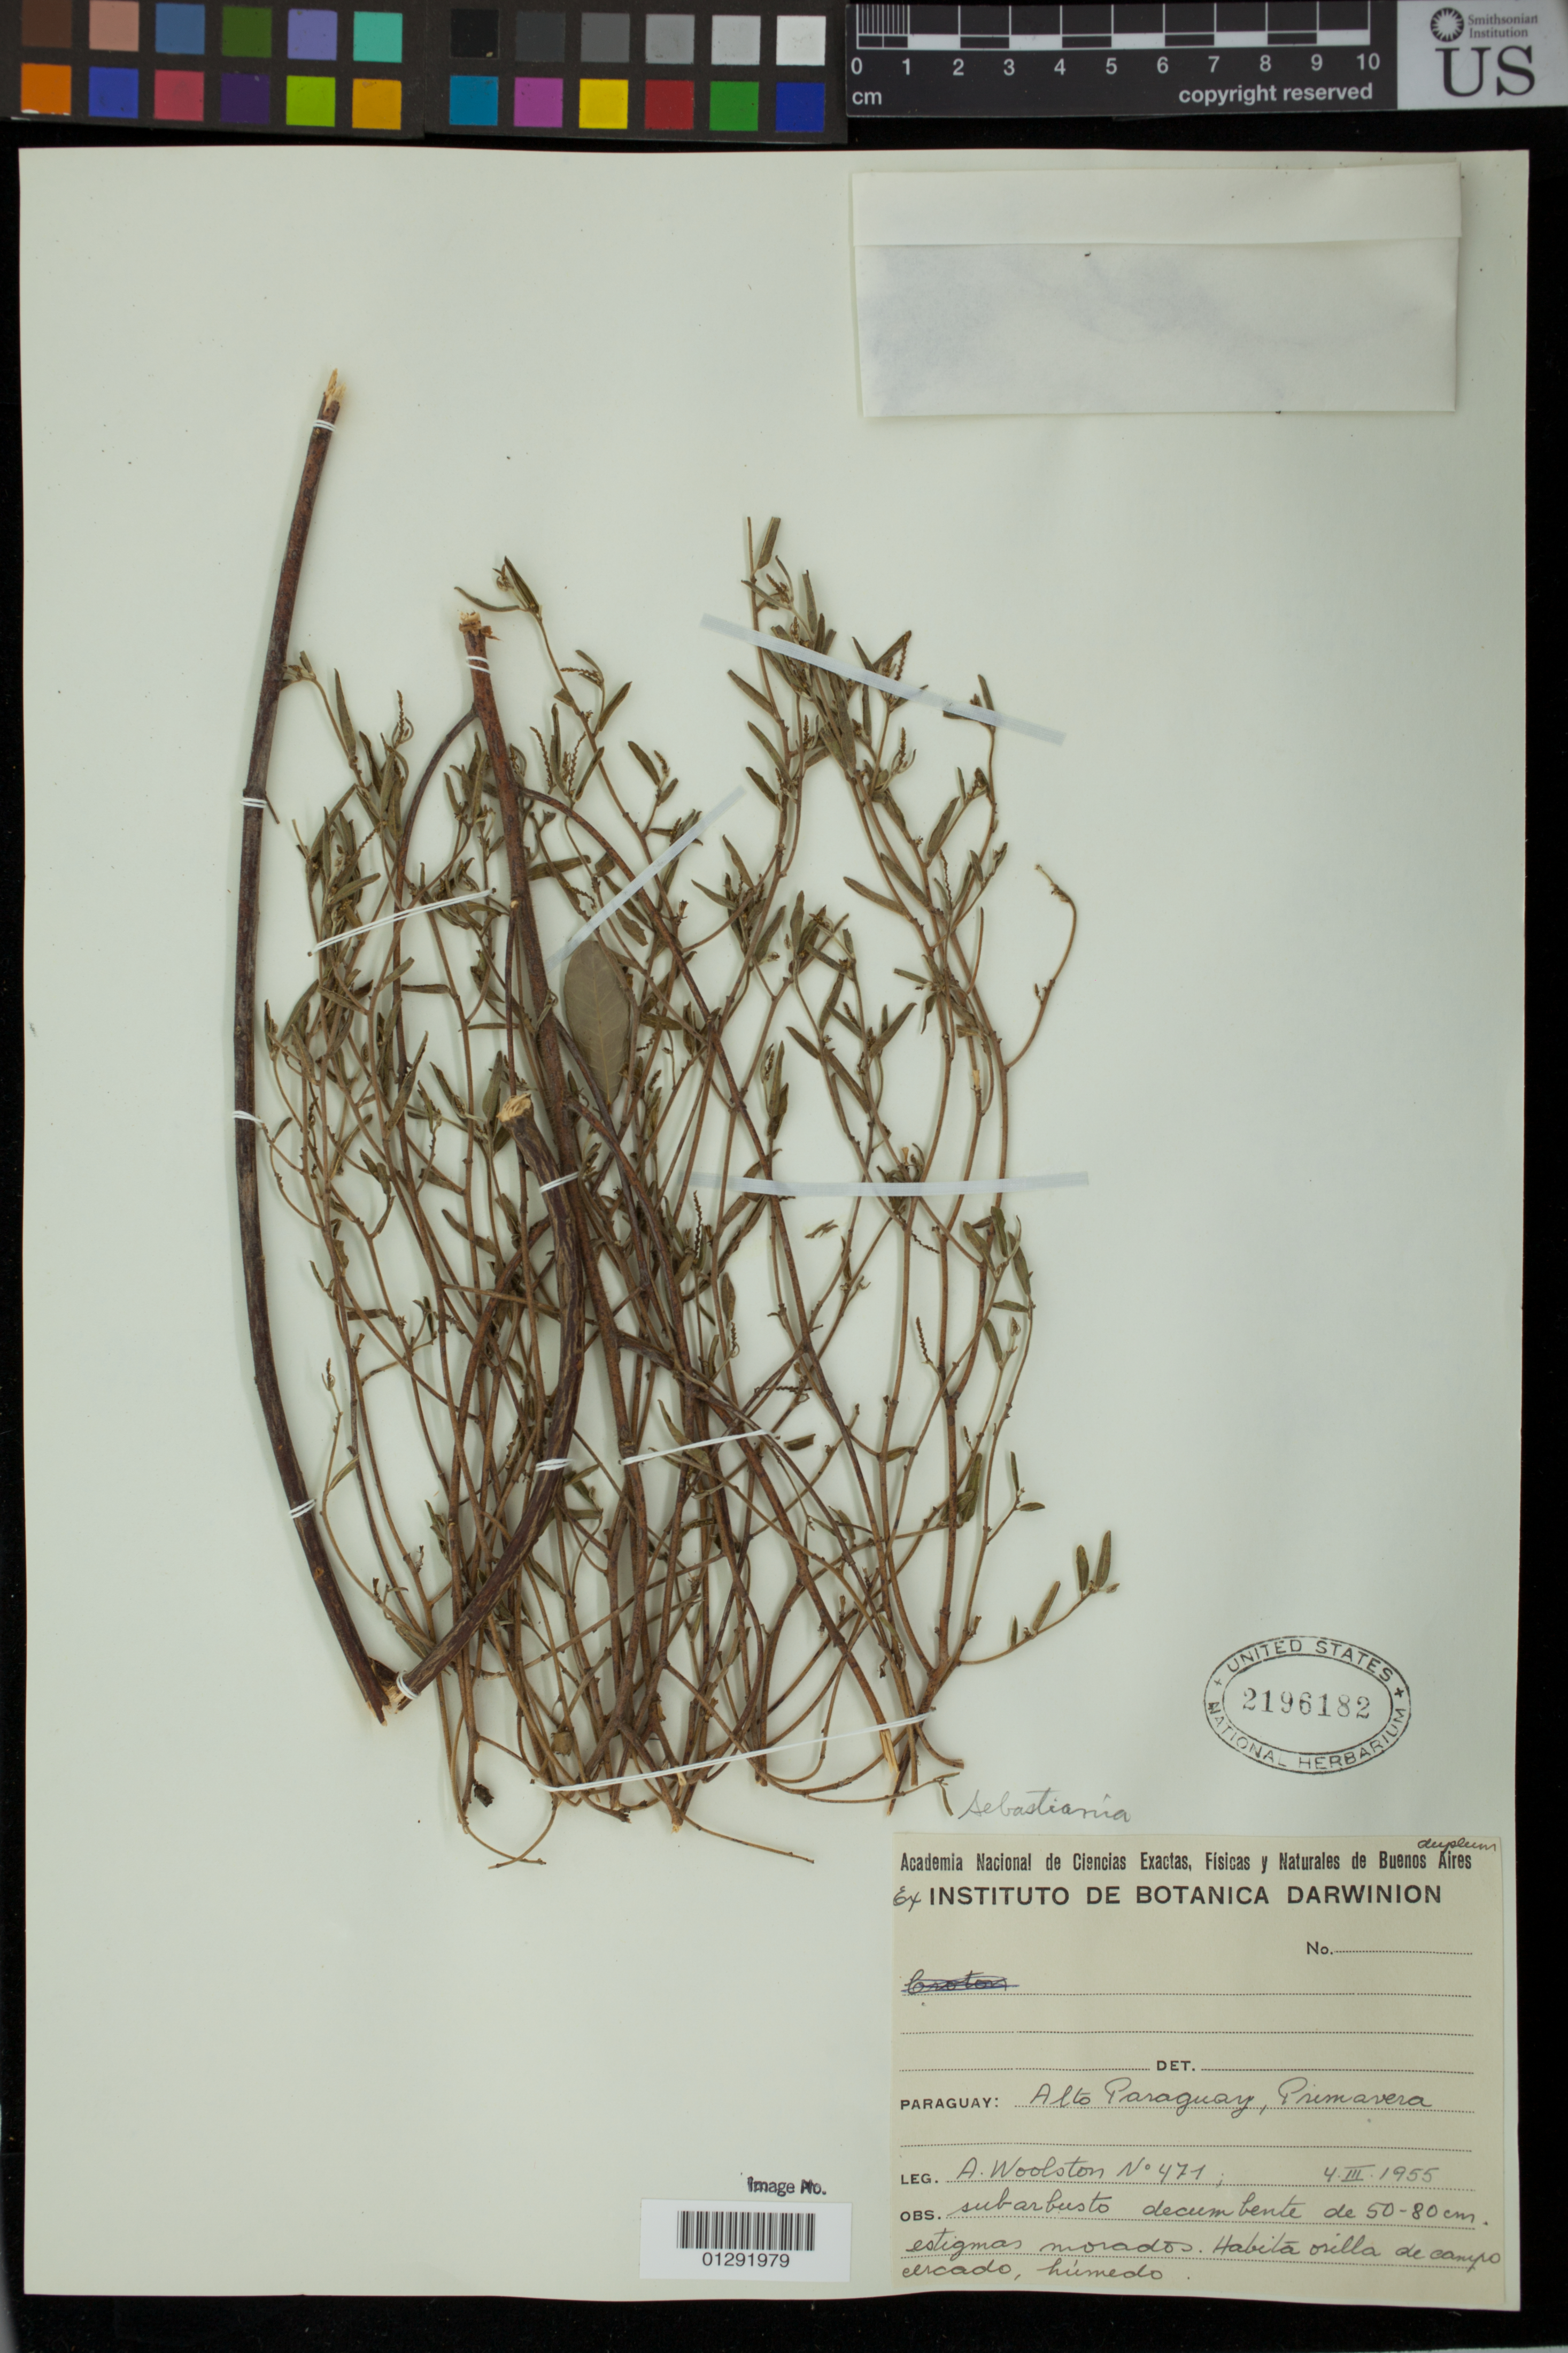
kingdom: Plantae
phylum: Tracheophyta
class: Magnoliopsida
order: Malpighiales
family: Euphorbiaceae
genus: Sebastiania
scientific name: Sebastiania sp.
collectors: A. L. Woolston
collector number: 471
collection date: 1955-03-04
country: Paraguay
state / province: Alto Paraguay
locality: Primavera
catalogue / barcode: US 2196182